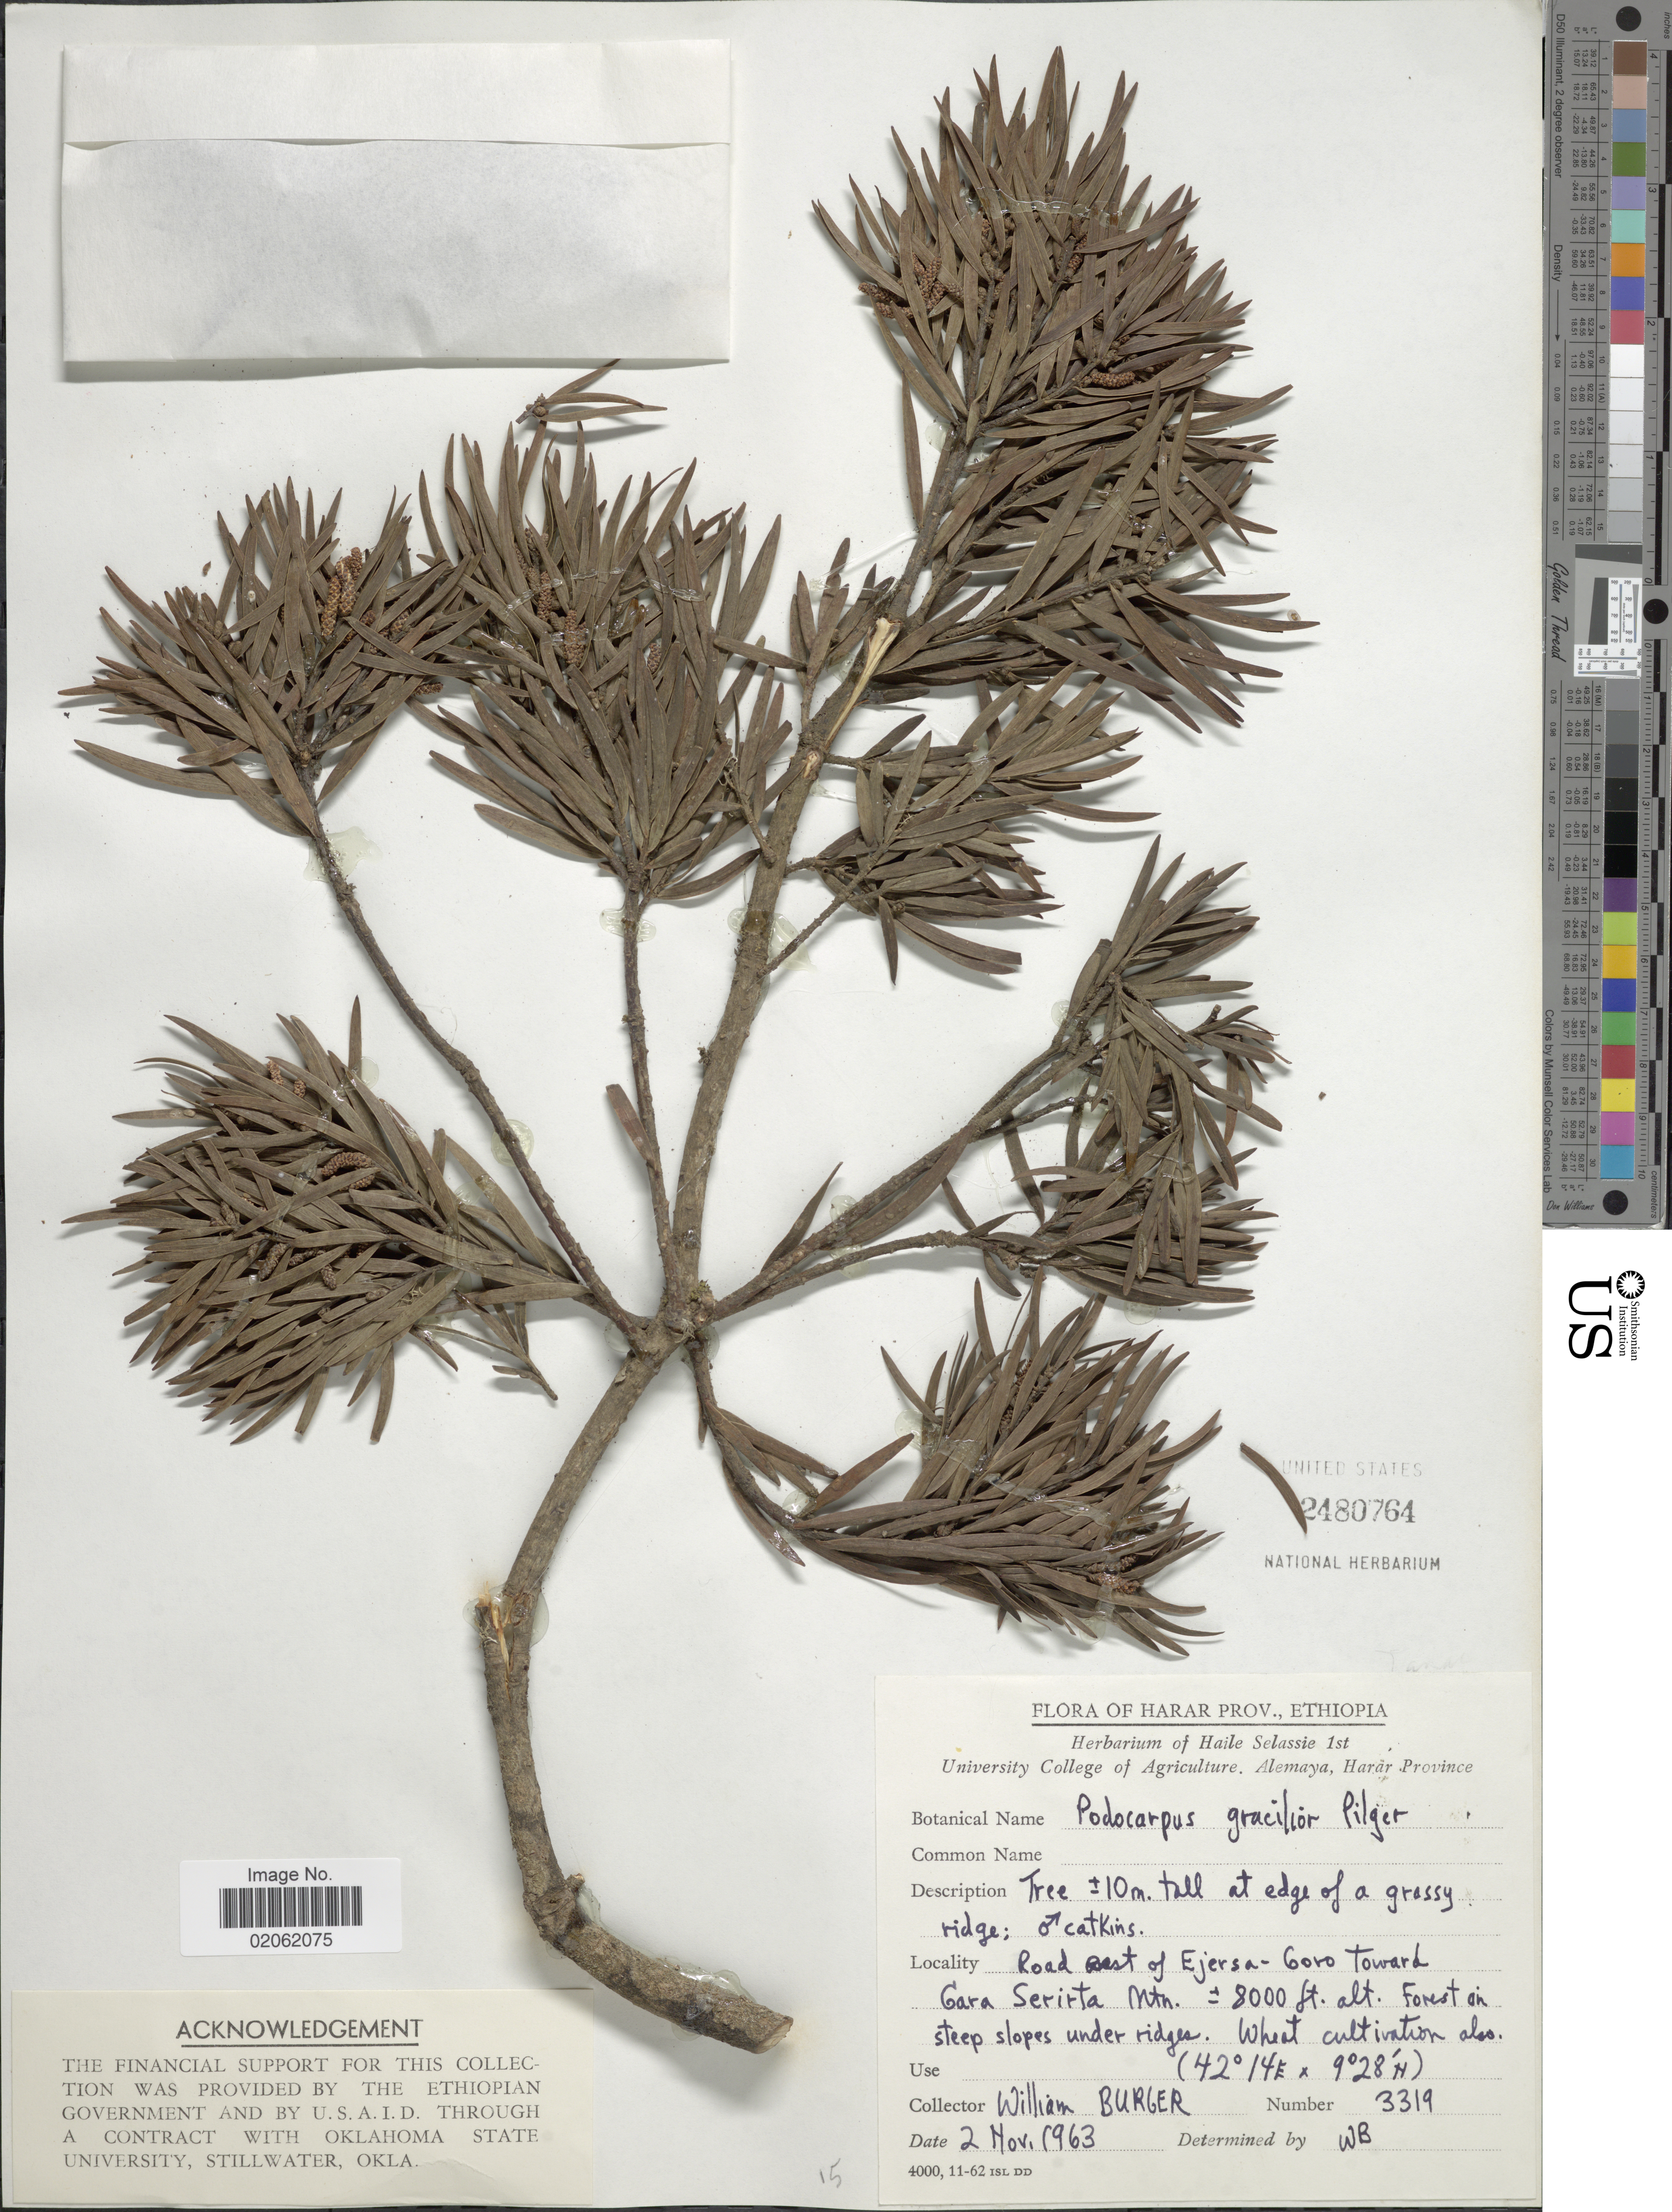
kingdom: Plantae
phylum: Tracheophyta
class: Pinopsida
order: Pinales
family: Podocarpaceae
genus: Podocarpus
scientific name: Podocarpus gracilior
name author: Pilg.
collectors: W. Burger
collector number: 3319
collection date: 1963-11-02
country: Ethiopia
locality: Harar Prov., Road crest of Ejersa - Goro Toward Gara Serirta Mtn.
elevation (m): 2438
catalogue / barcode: US 2480764